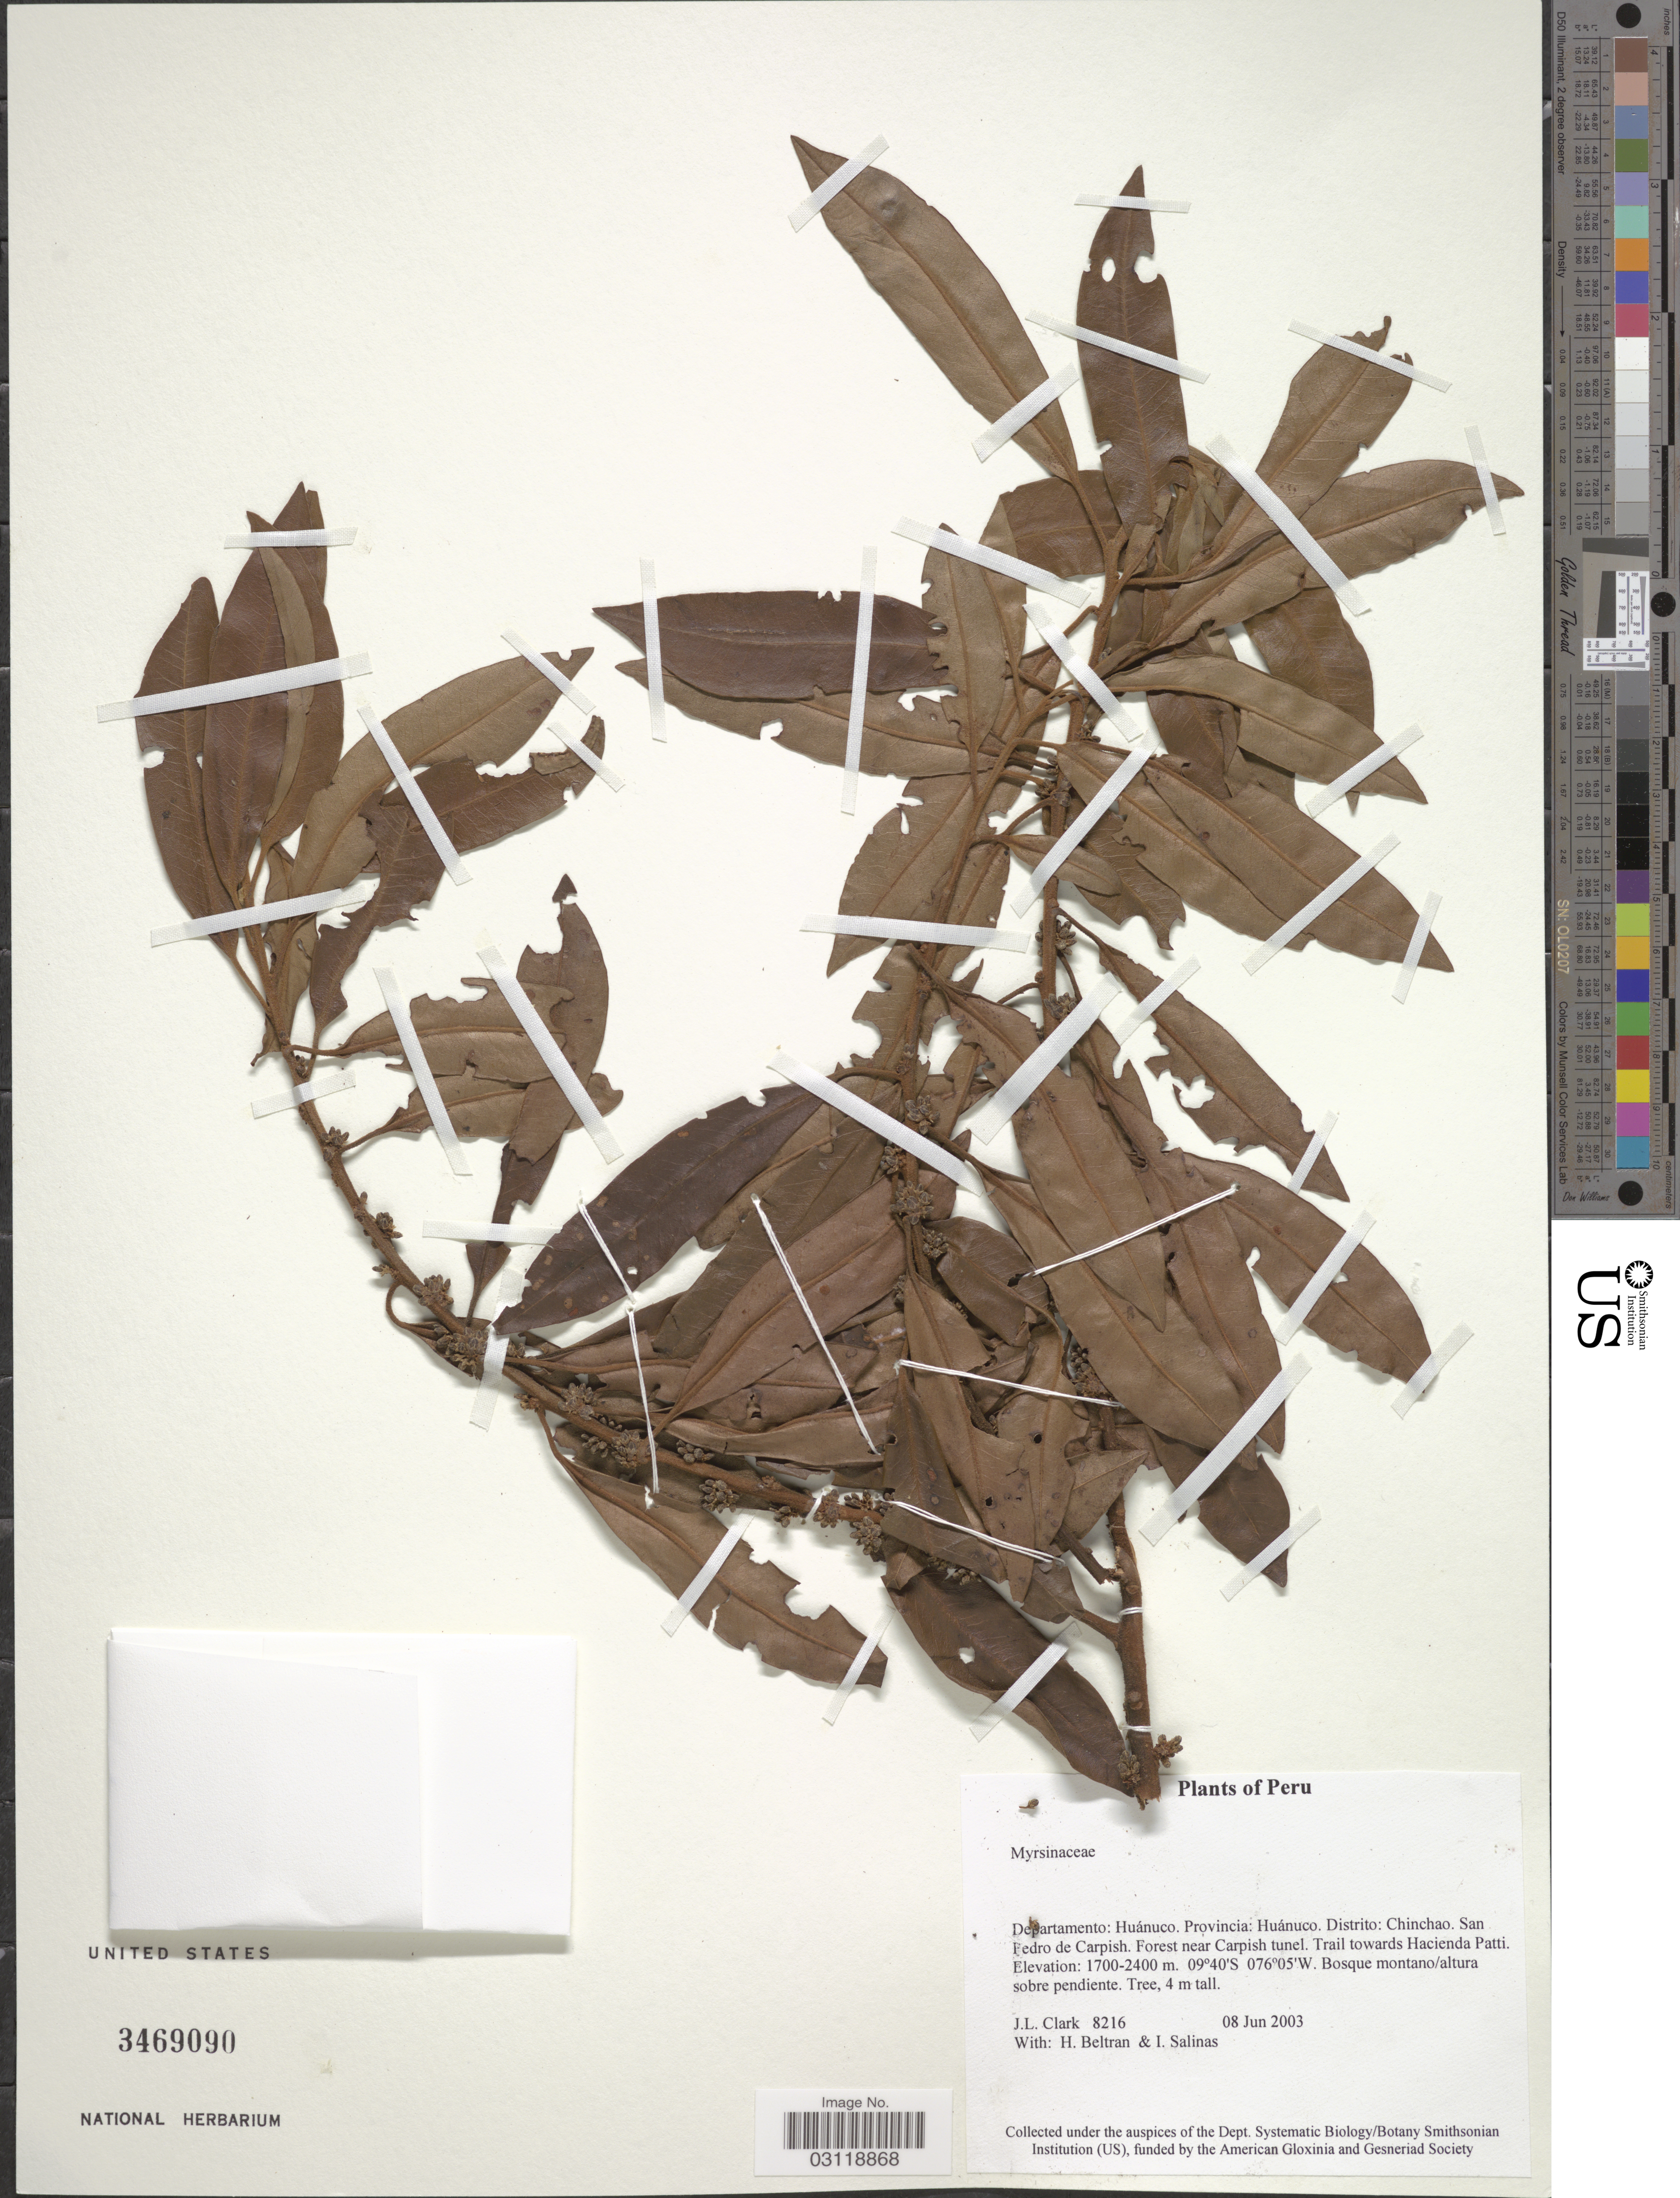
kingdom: Plantae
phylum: Tracheophyta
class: Magnoliopsida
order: Ericales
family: Primulaceae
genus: Rapanea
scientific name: Rapanea sp.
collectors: J. L. Clark, H. Beltran & I. Salinas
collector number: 8216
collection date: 2003-06-08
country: Peru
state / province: Huánuco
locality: Departamento: Huánuco. Provincia: Huánuco. Distrito: Chinchao. San Pedro de Carpish. Forest near Carpish tunel. Trail towards Hacienda Patti.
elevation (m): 1700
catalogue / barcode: US 3469090